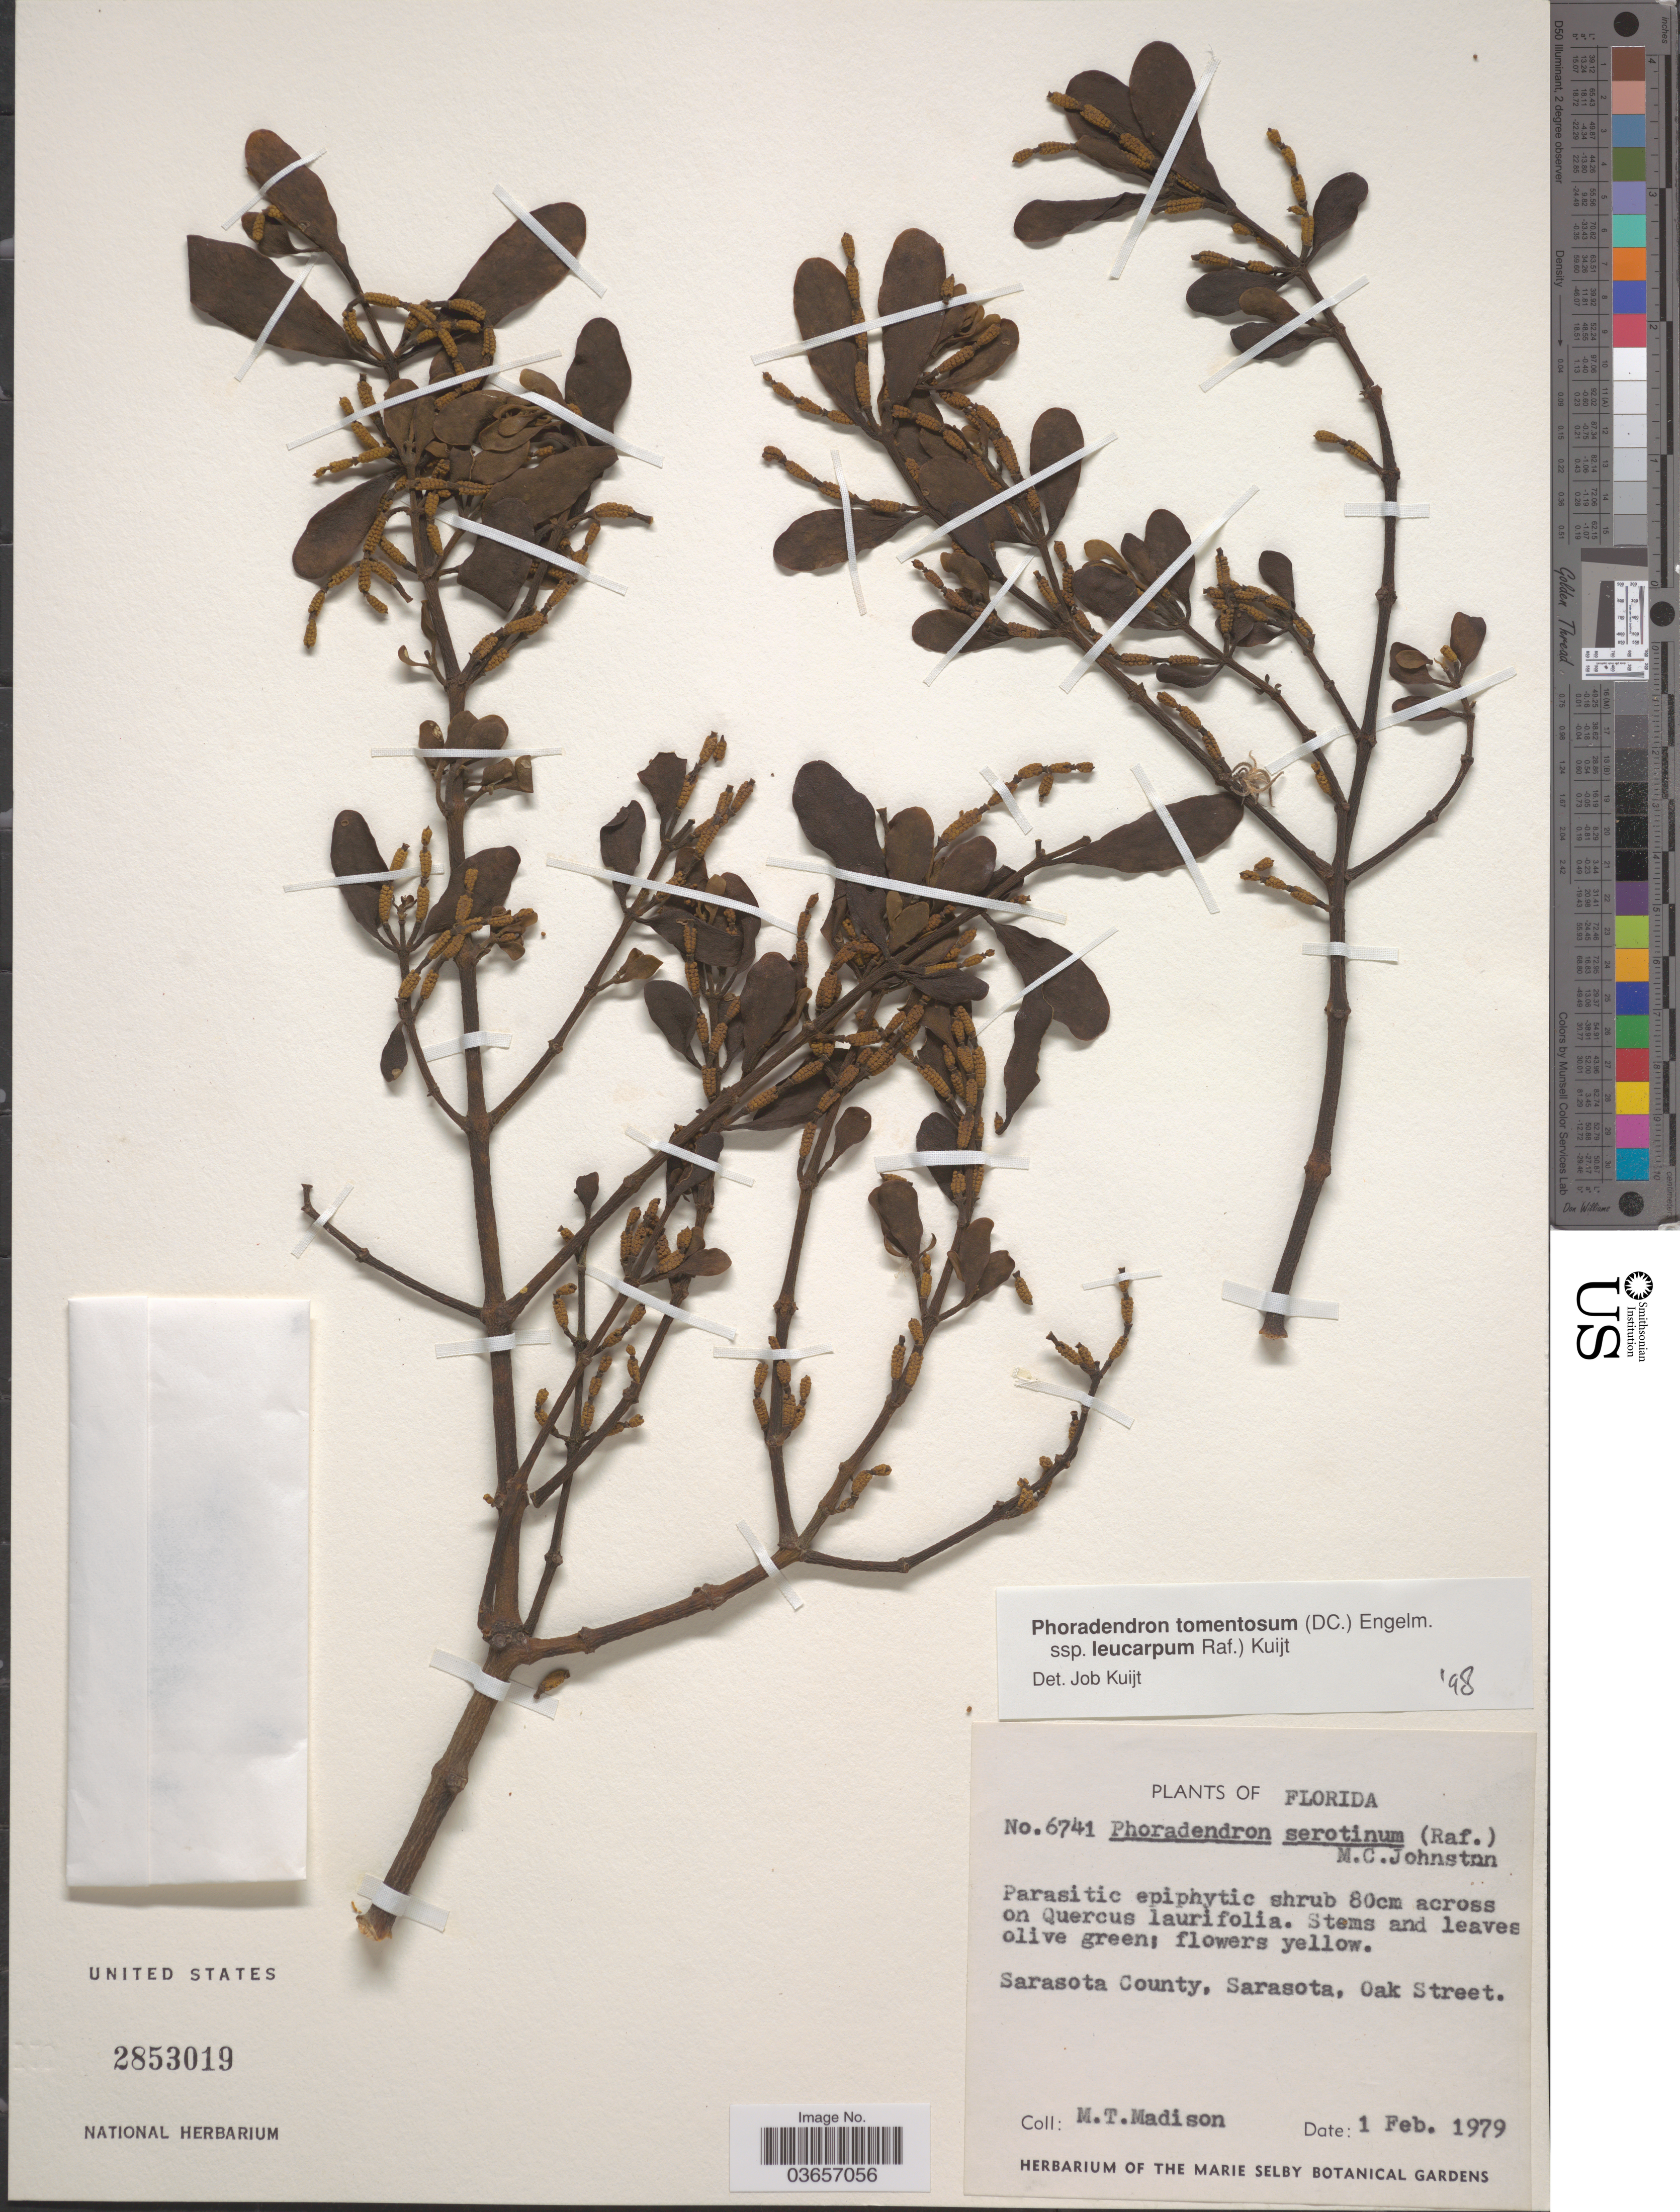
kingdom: Plantae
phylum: Tracheophyta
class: Magnoliopsida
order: Santalales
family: Viscaceae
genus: Phoradendron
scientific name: Phoradendron tomentosum subsp. leucarpum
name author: DC.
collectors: M. T. Madison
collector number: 6741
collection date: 1979-02-01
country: United States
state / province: Florida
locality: Sarasota County, Sarasota, Oak Street.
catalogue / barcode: US 2853019